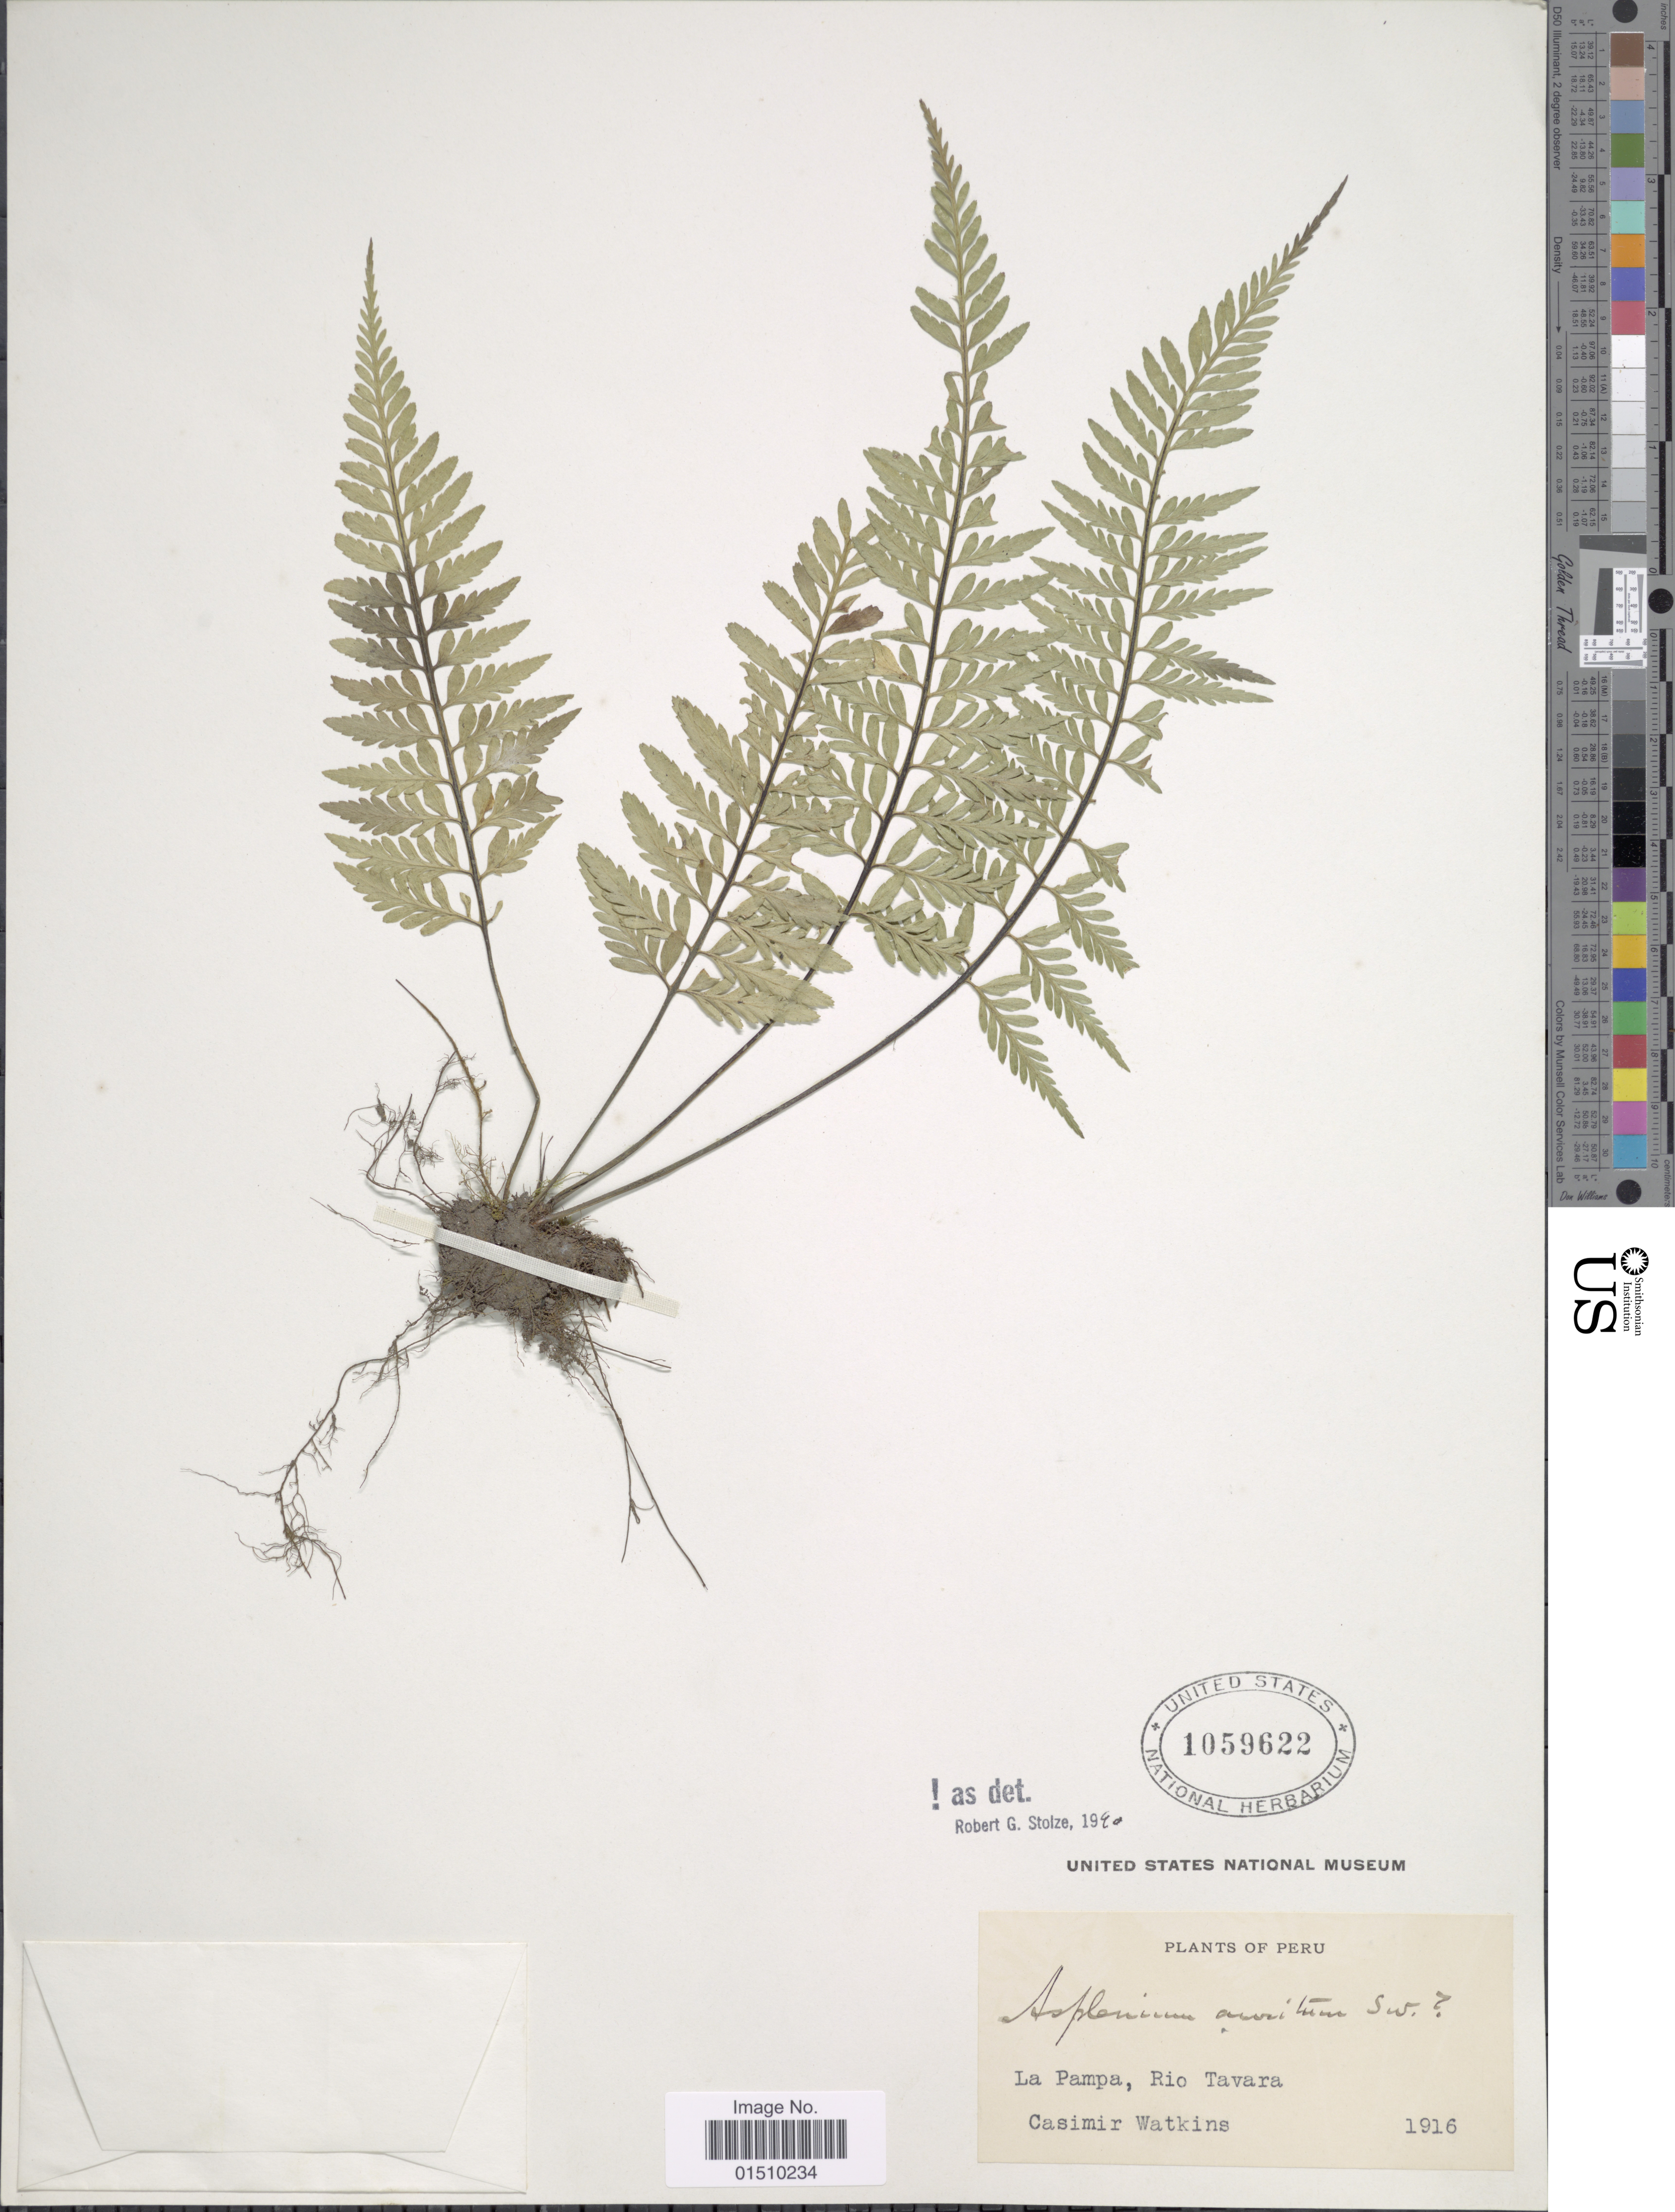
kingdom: Plantae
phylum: Tracheophyta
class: Polypodiopsida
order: Polypodiales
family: Aspleniaceae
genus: Asplenium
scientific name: Asplenium auritum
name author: Sw.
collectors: C. Watkins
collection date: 1916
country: Peru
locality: Peru, La Pampa, Rio Tavara.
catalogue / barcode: US 1059622